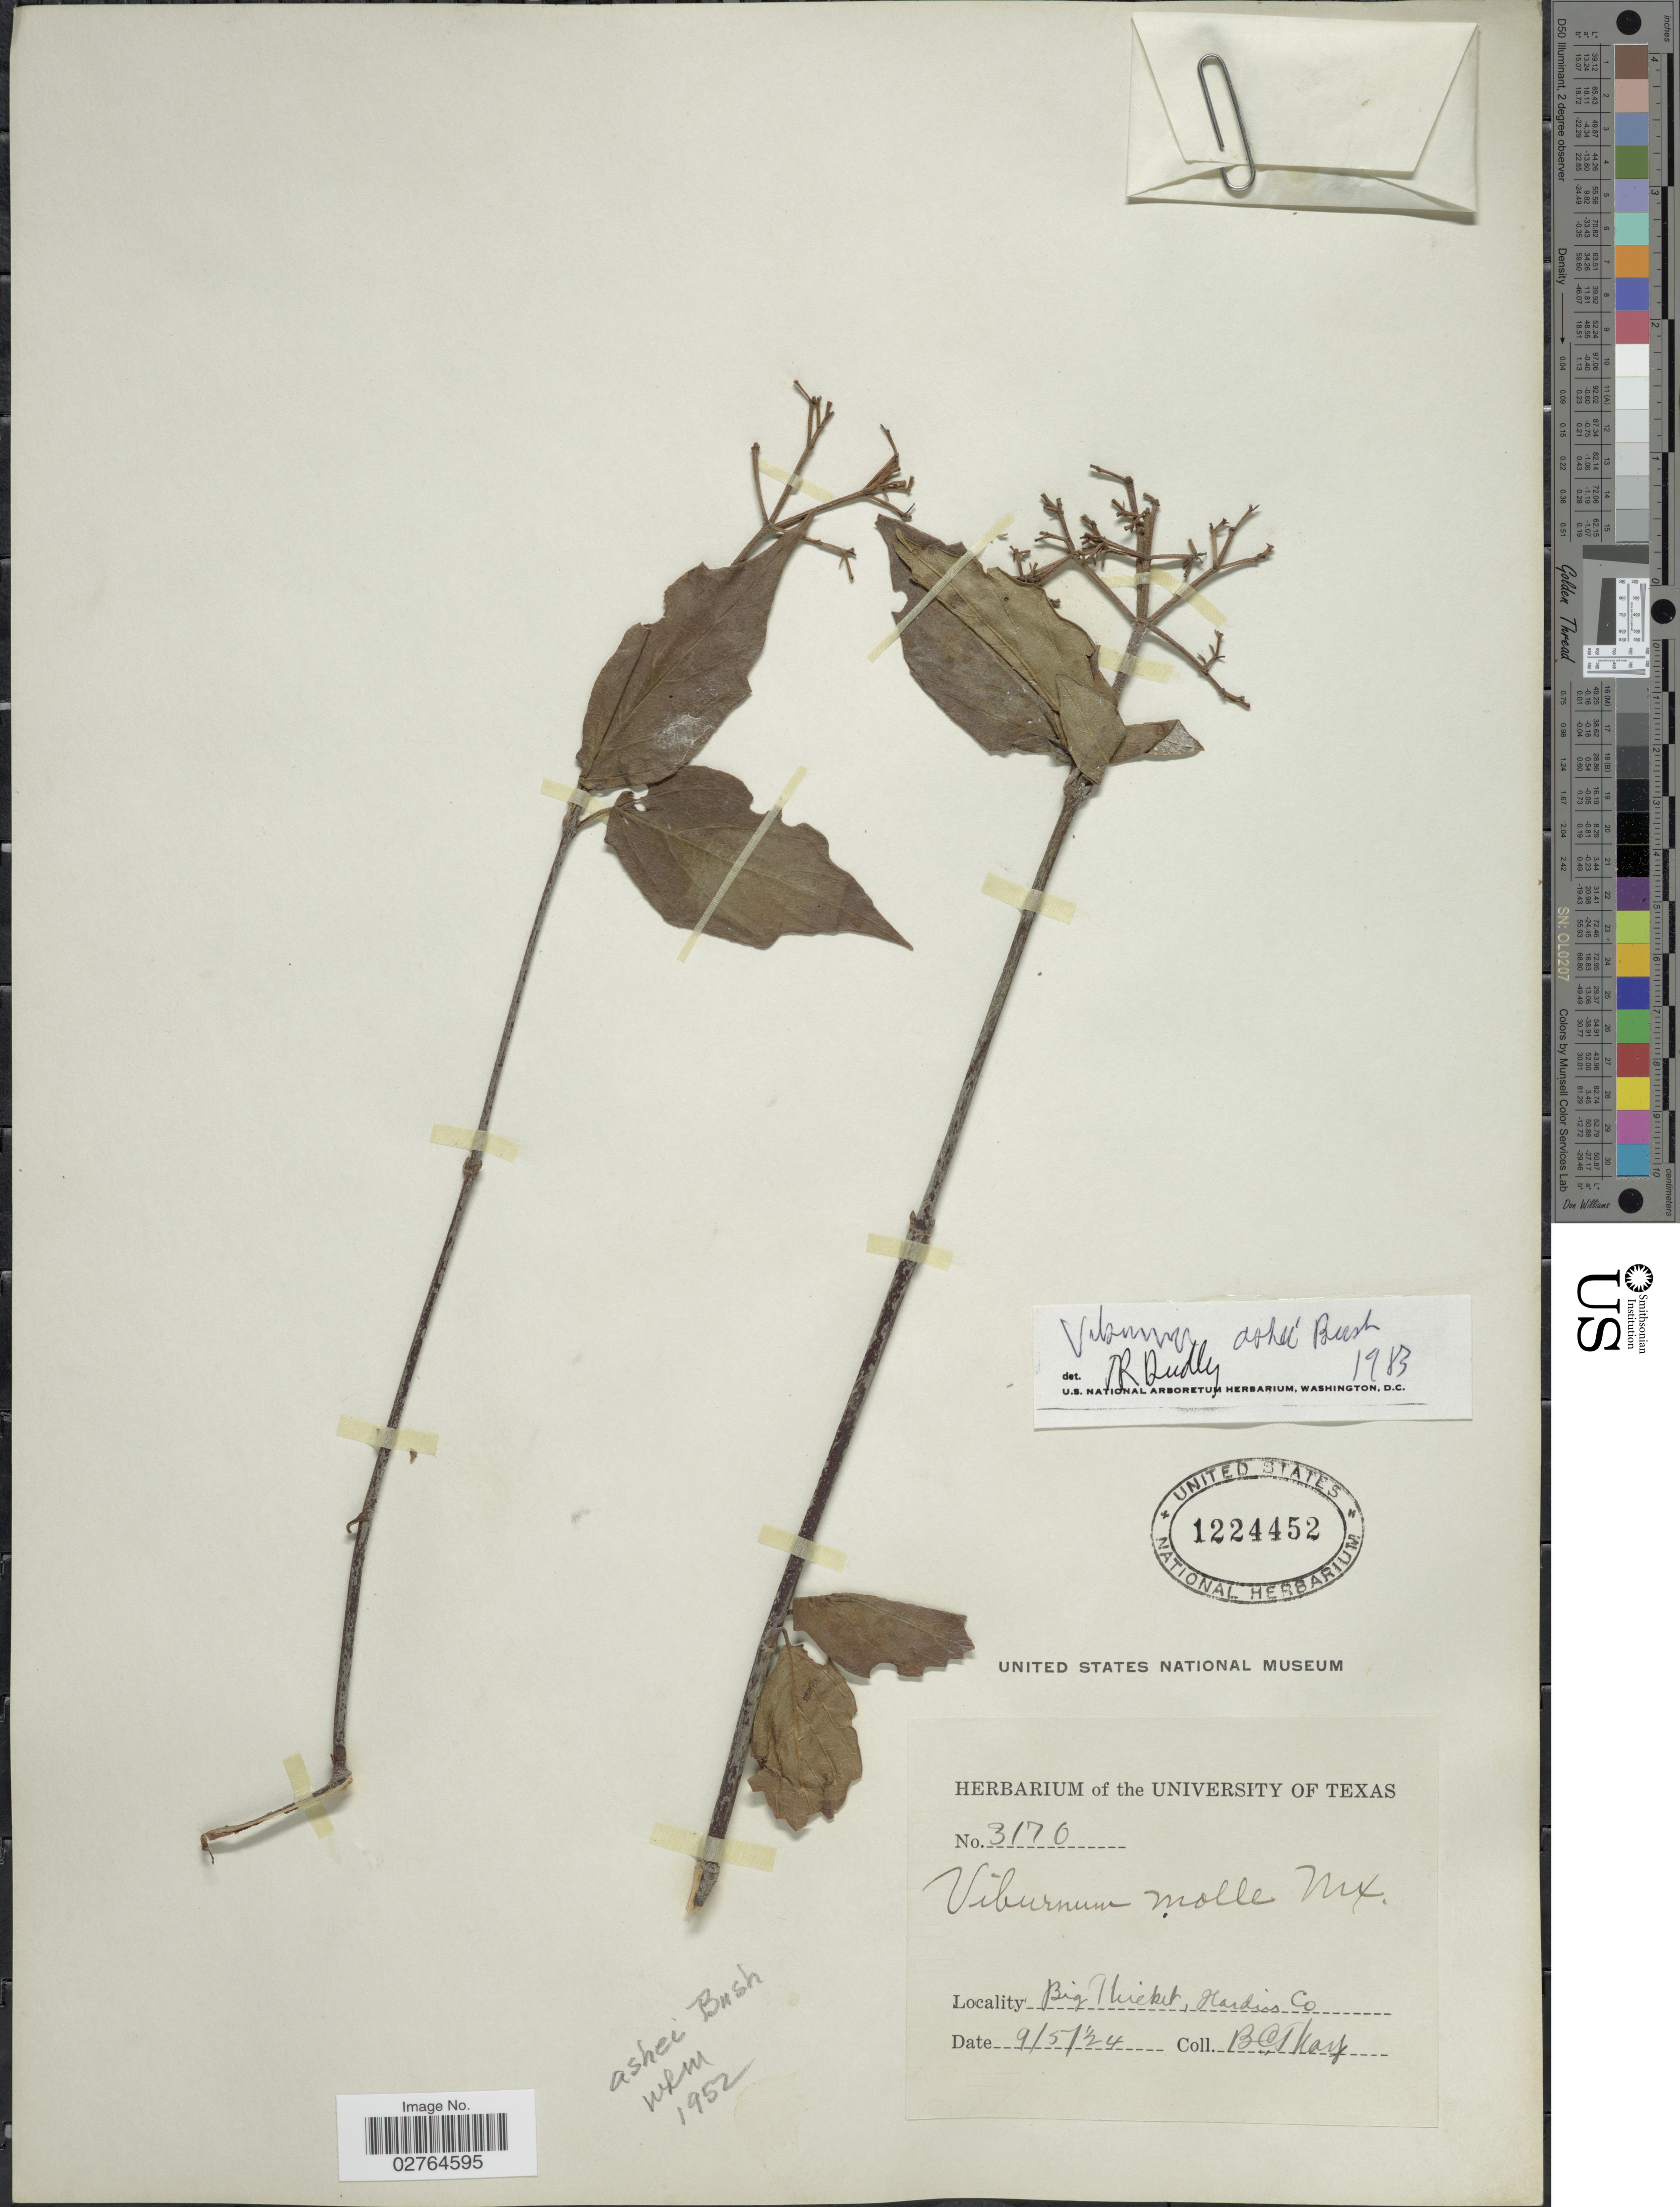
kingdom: Plantae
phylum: Tracheophyta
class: Magnoliopsida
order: Dipsacales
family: Viburnaceae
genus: Viburnum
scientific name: Viburnum scabrellum var. ashei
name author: (Bush) McAtee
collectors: B. C. Tharp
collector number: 3170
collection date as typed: Transcribed d/m/y: 5/9/24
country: United States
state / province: Texas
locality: Big Thicket, Hardins Co.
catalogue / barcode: US 1224452